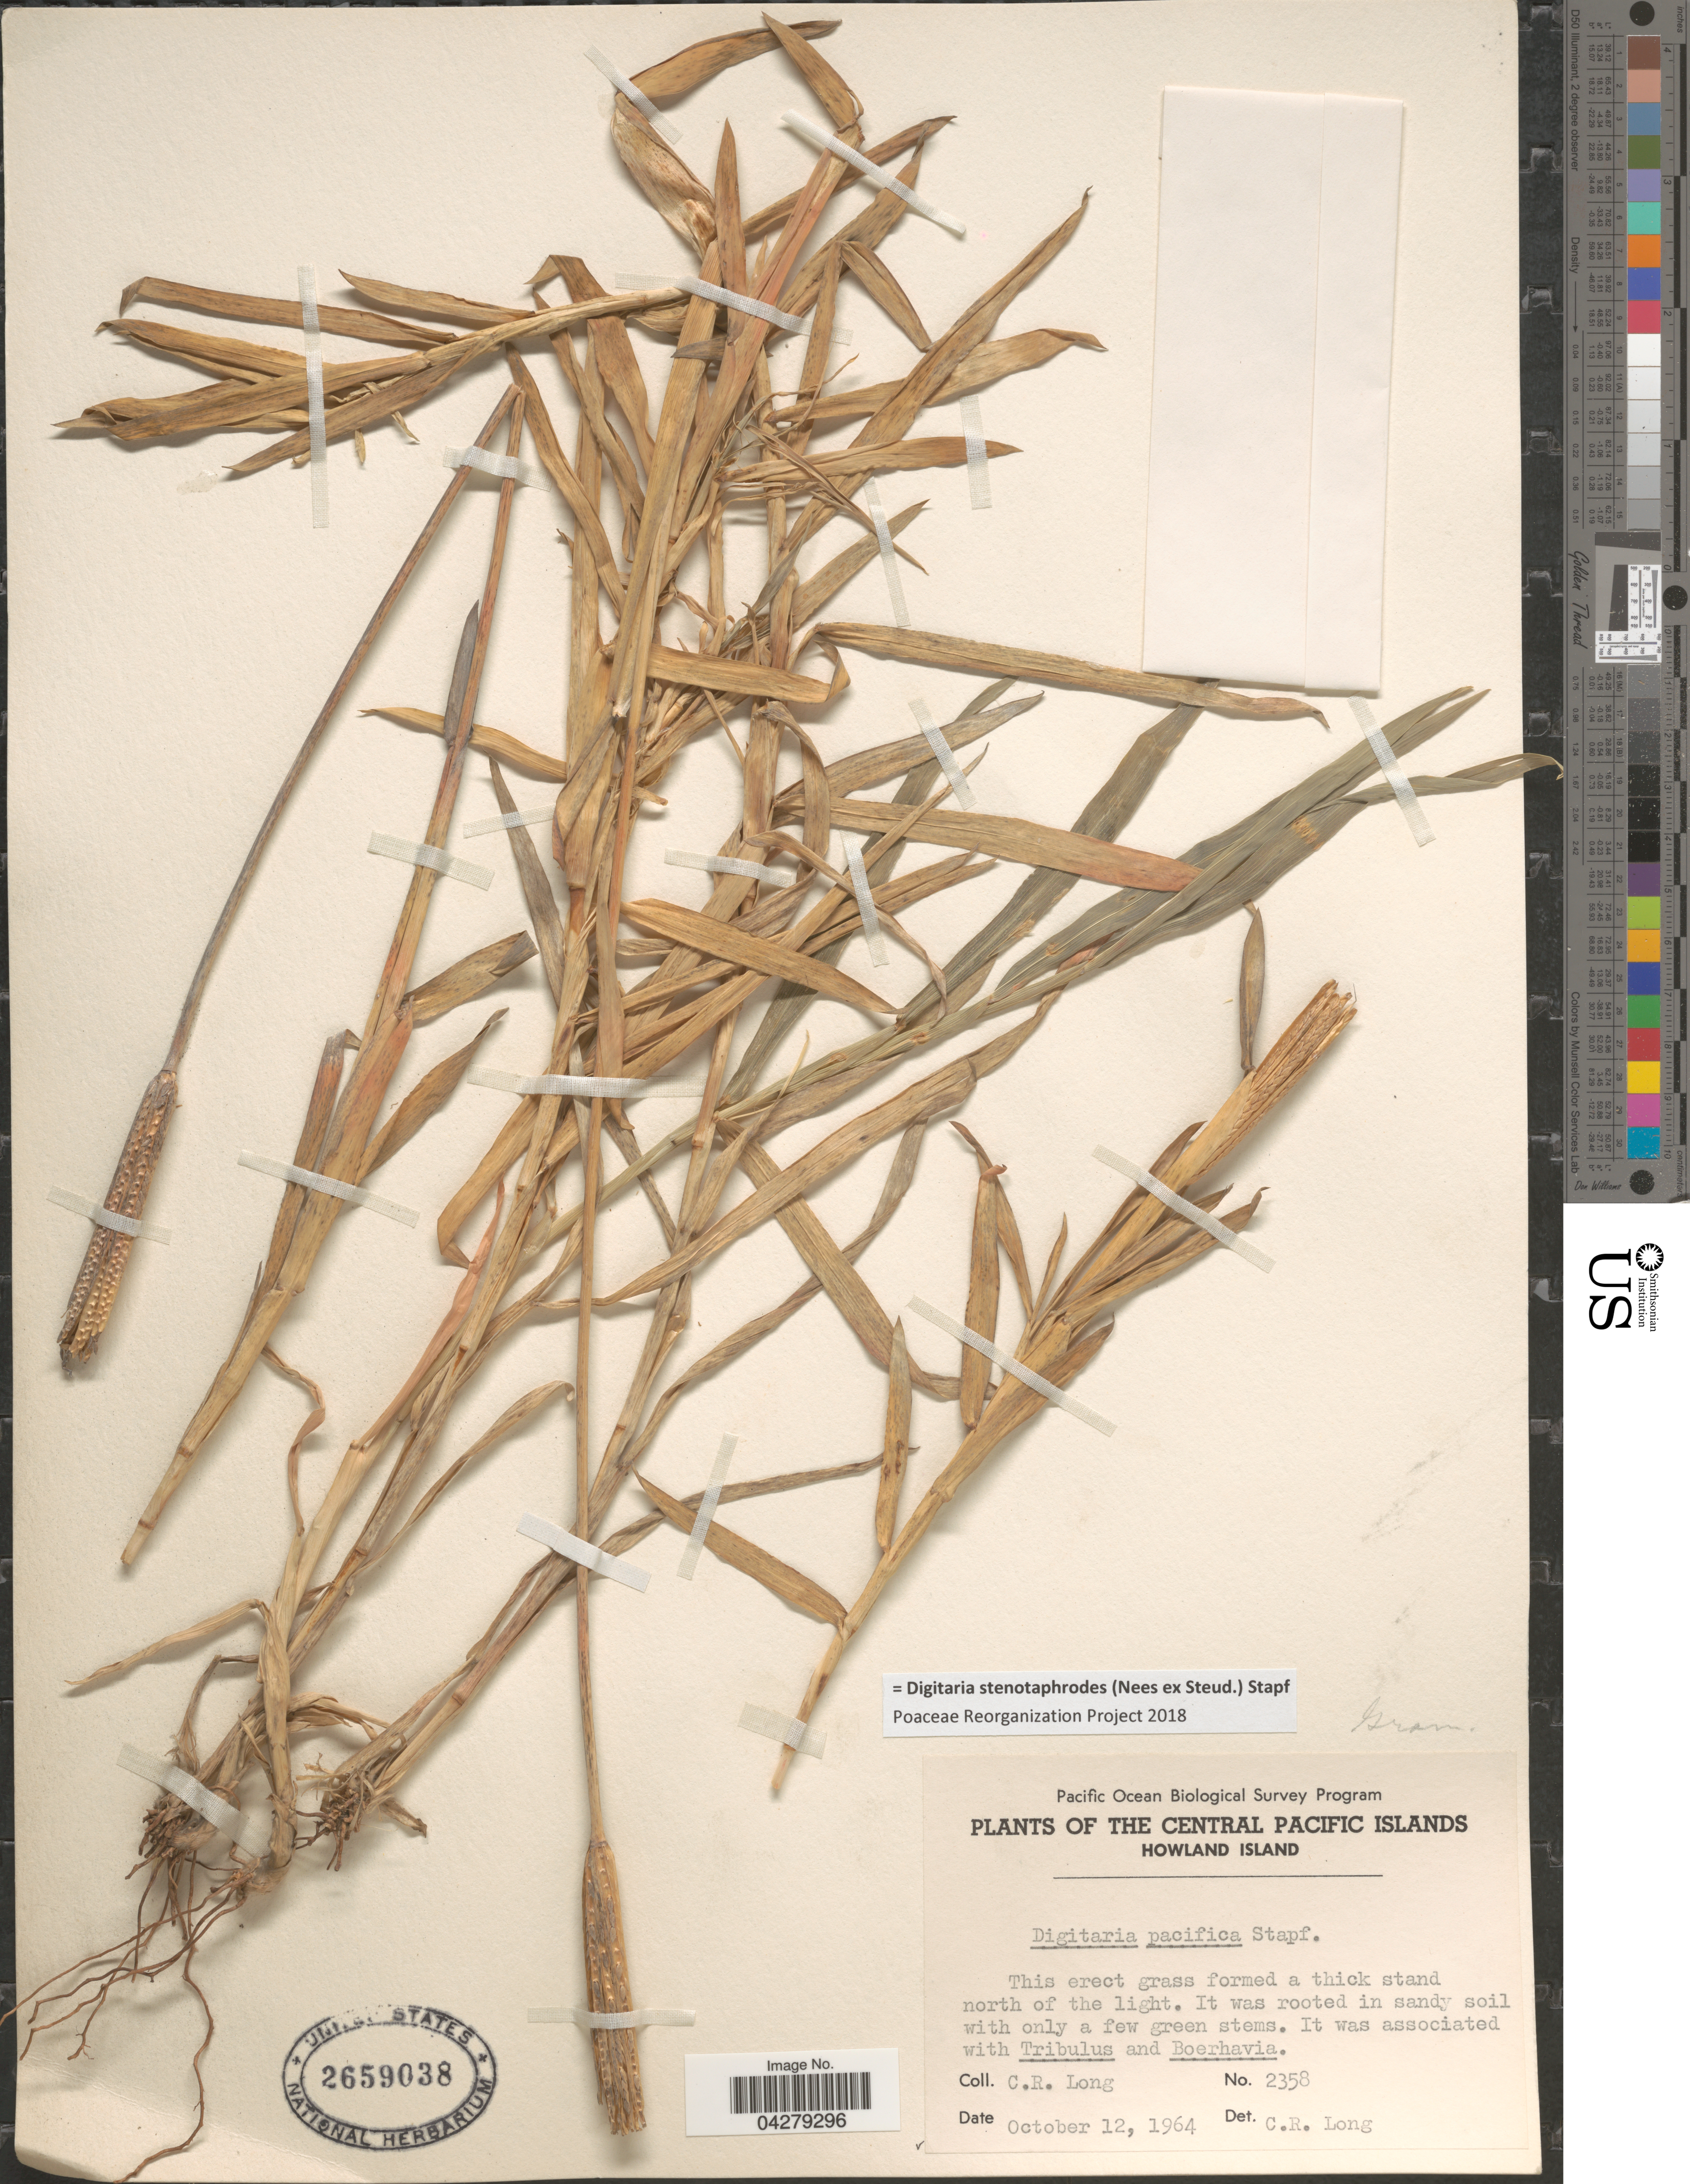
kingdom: Plantae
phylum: Tracheophyta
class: Liliopsida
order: Poales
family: Poaceae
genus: Digitaria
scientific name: Digitaria stenotaphrodes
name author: (Steud.) Stapf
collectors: C. R. Long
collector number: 2358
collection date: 1964-10-12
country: U.S. Administered Pacific Islands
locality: Pacific Ocean Biological Survey Program. The Central Pacific Islands. Howland Island.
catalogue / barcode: US 2659038